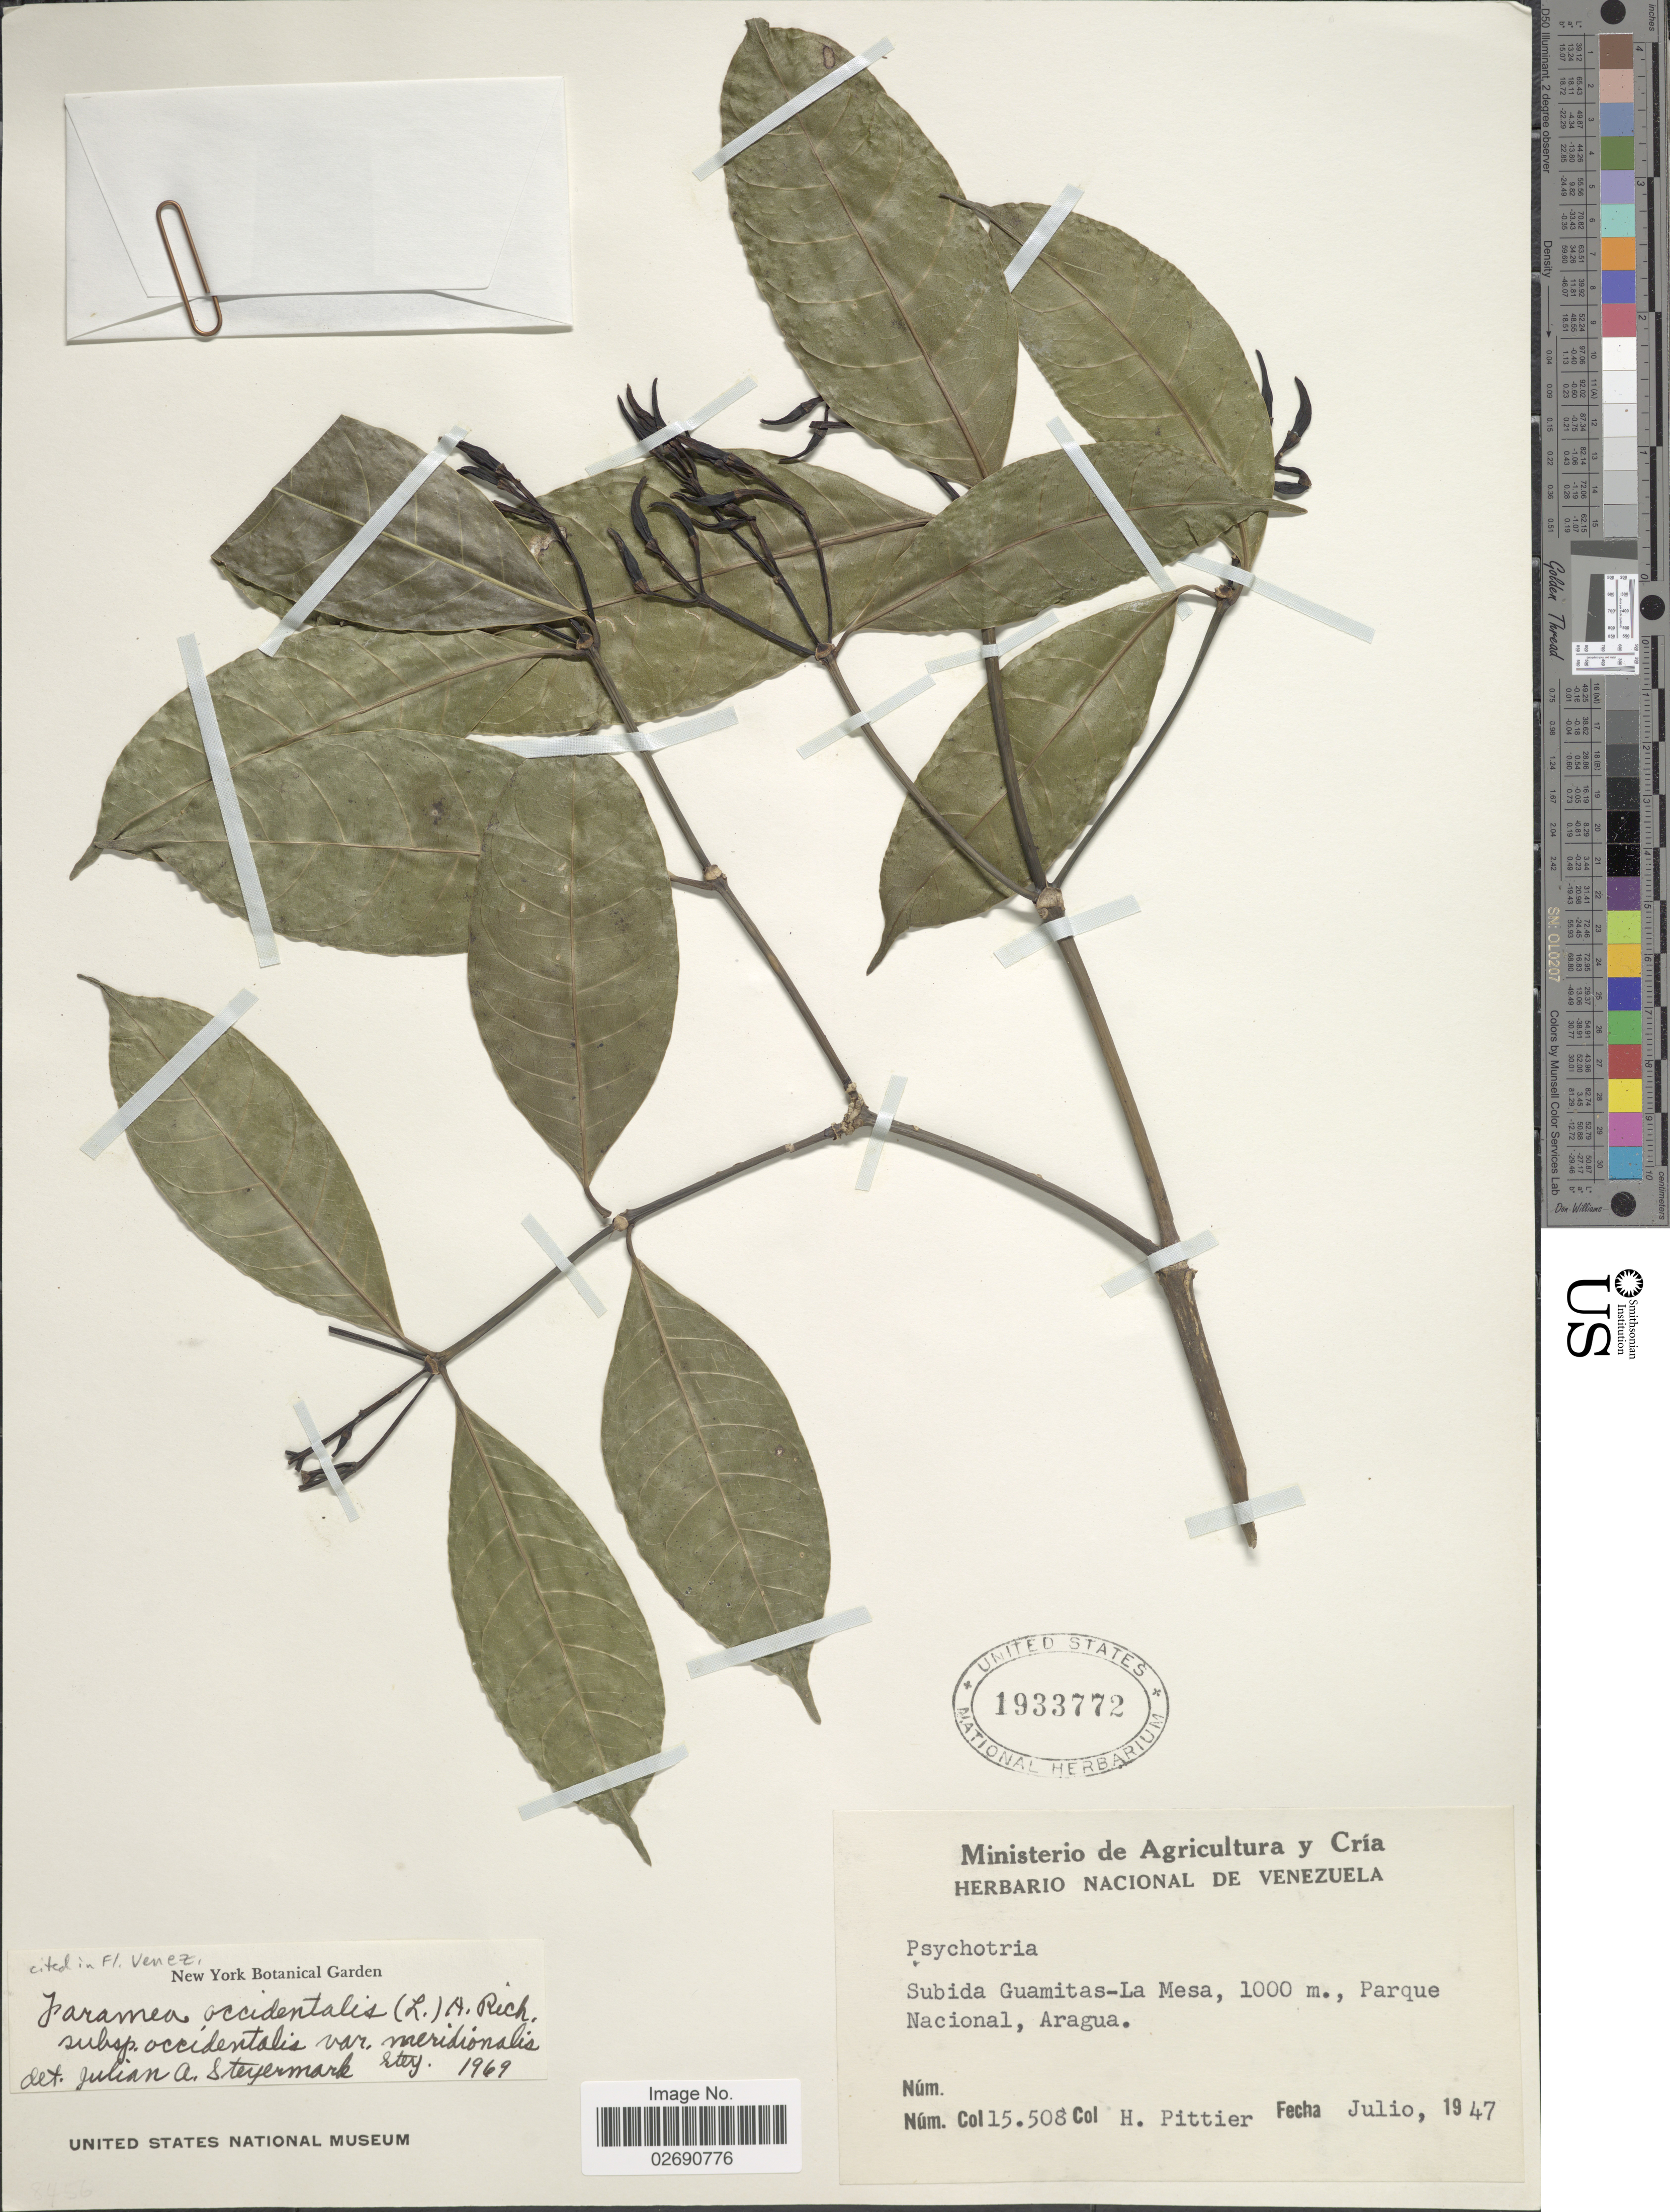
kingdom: Plantae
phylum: Tracheophyta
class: Magnoliopsida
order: Gentianales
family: Rubiaceae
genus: Faramea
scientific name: Faramea occidentalis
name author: (L.) A. Rich.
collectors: H. F. Pittier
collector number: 15508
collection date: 1947-07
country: Venezuela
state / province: Aragua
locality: Subida Guamitas-La Mesa., Parque Nacional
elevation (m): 1000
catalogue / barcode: US 1933772